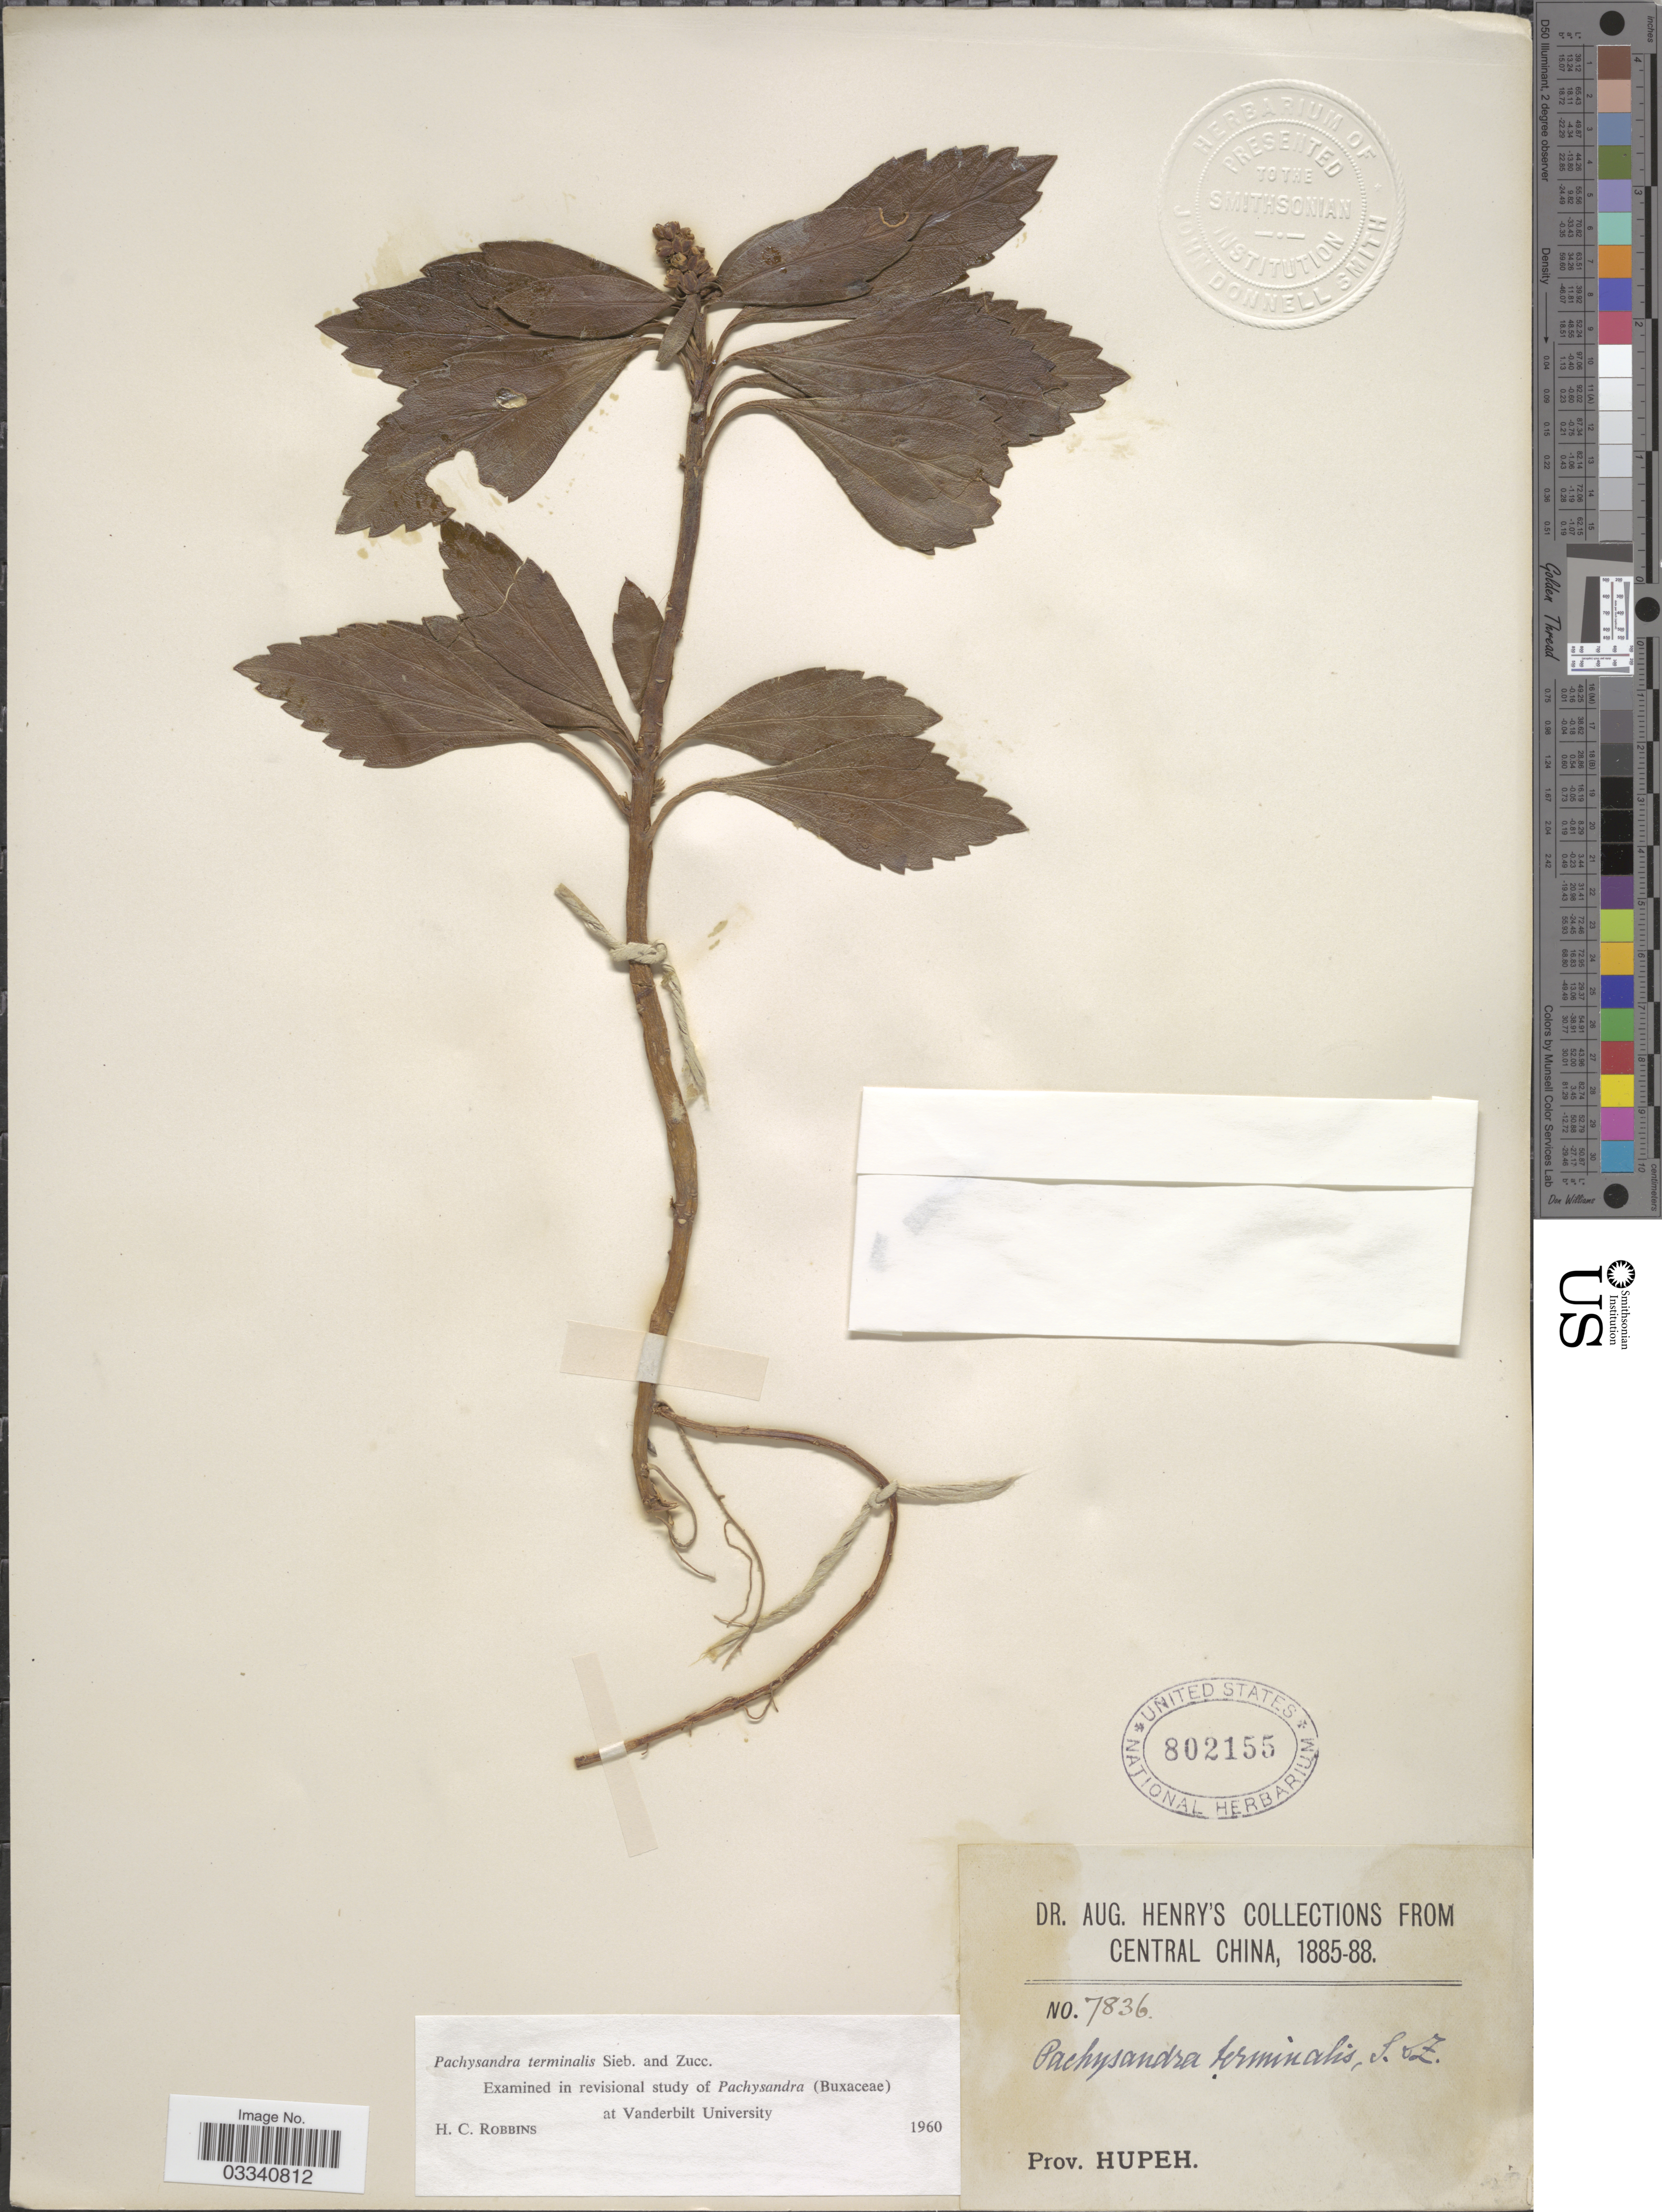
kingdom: Plantae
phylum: Tracheophyta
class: Magnoliopsida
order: Buxales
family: Buxaceae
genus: Pachysandra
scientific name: Pachysandra terminalis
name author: Siebert & Zucc.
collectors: A. Henry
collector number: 7836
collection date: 1885/1888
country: China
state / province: Hubei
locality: Central China. Prov. Hupeh.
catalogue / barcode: US 802155